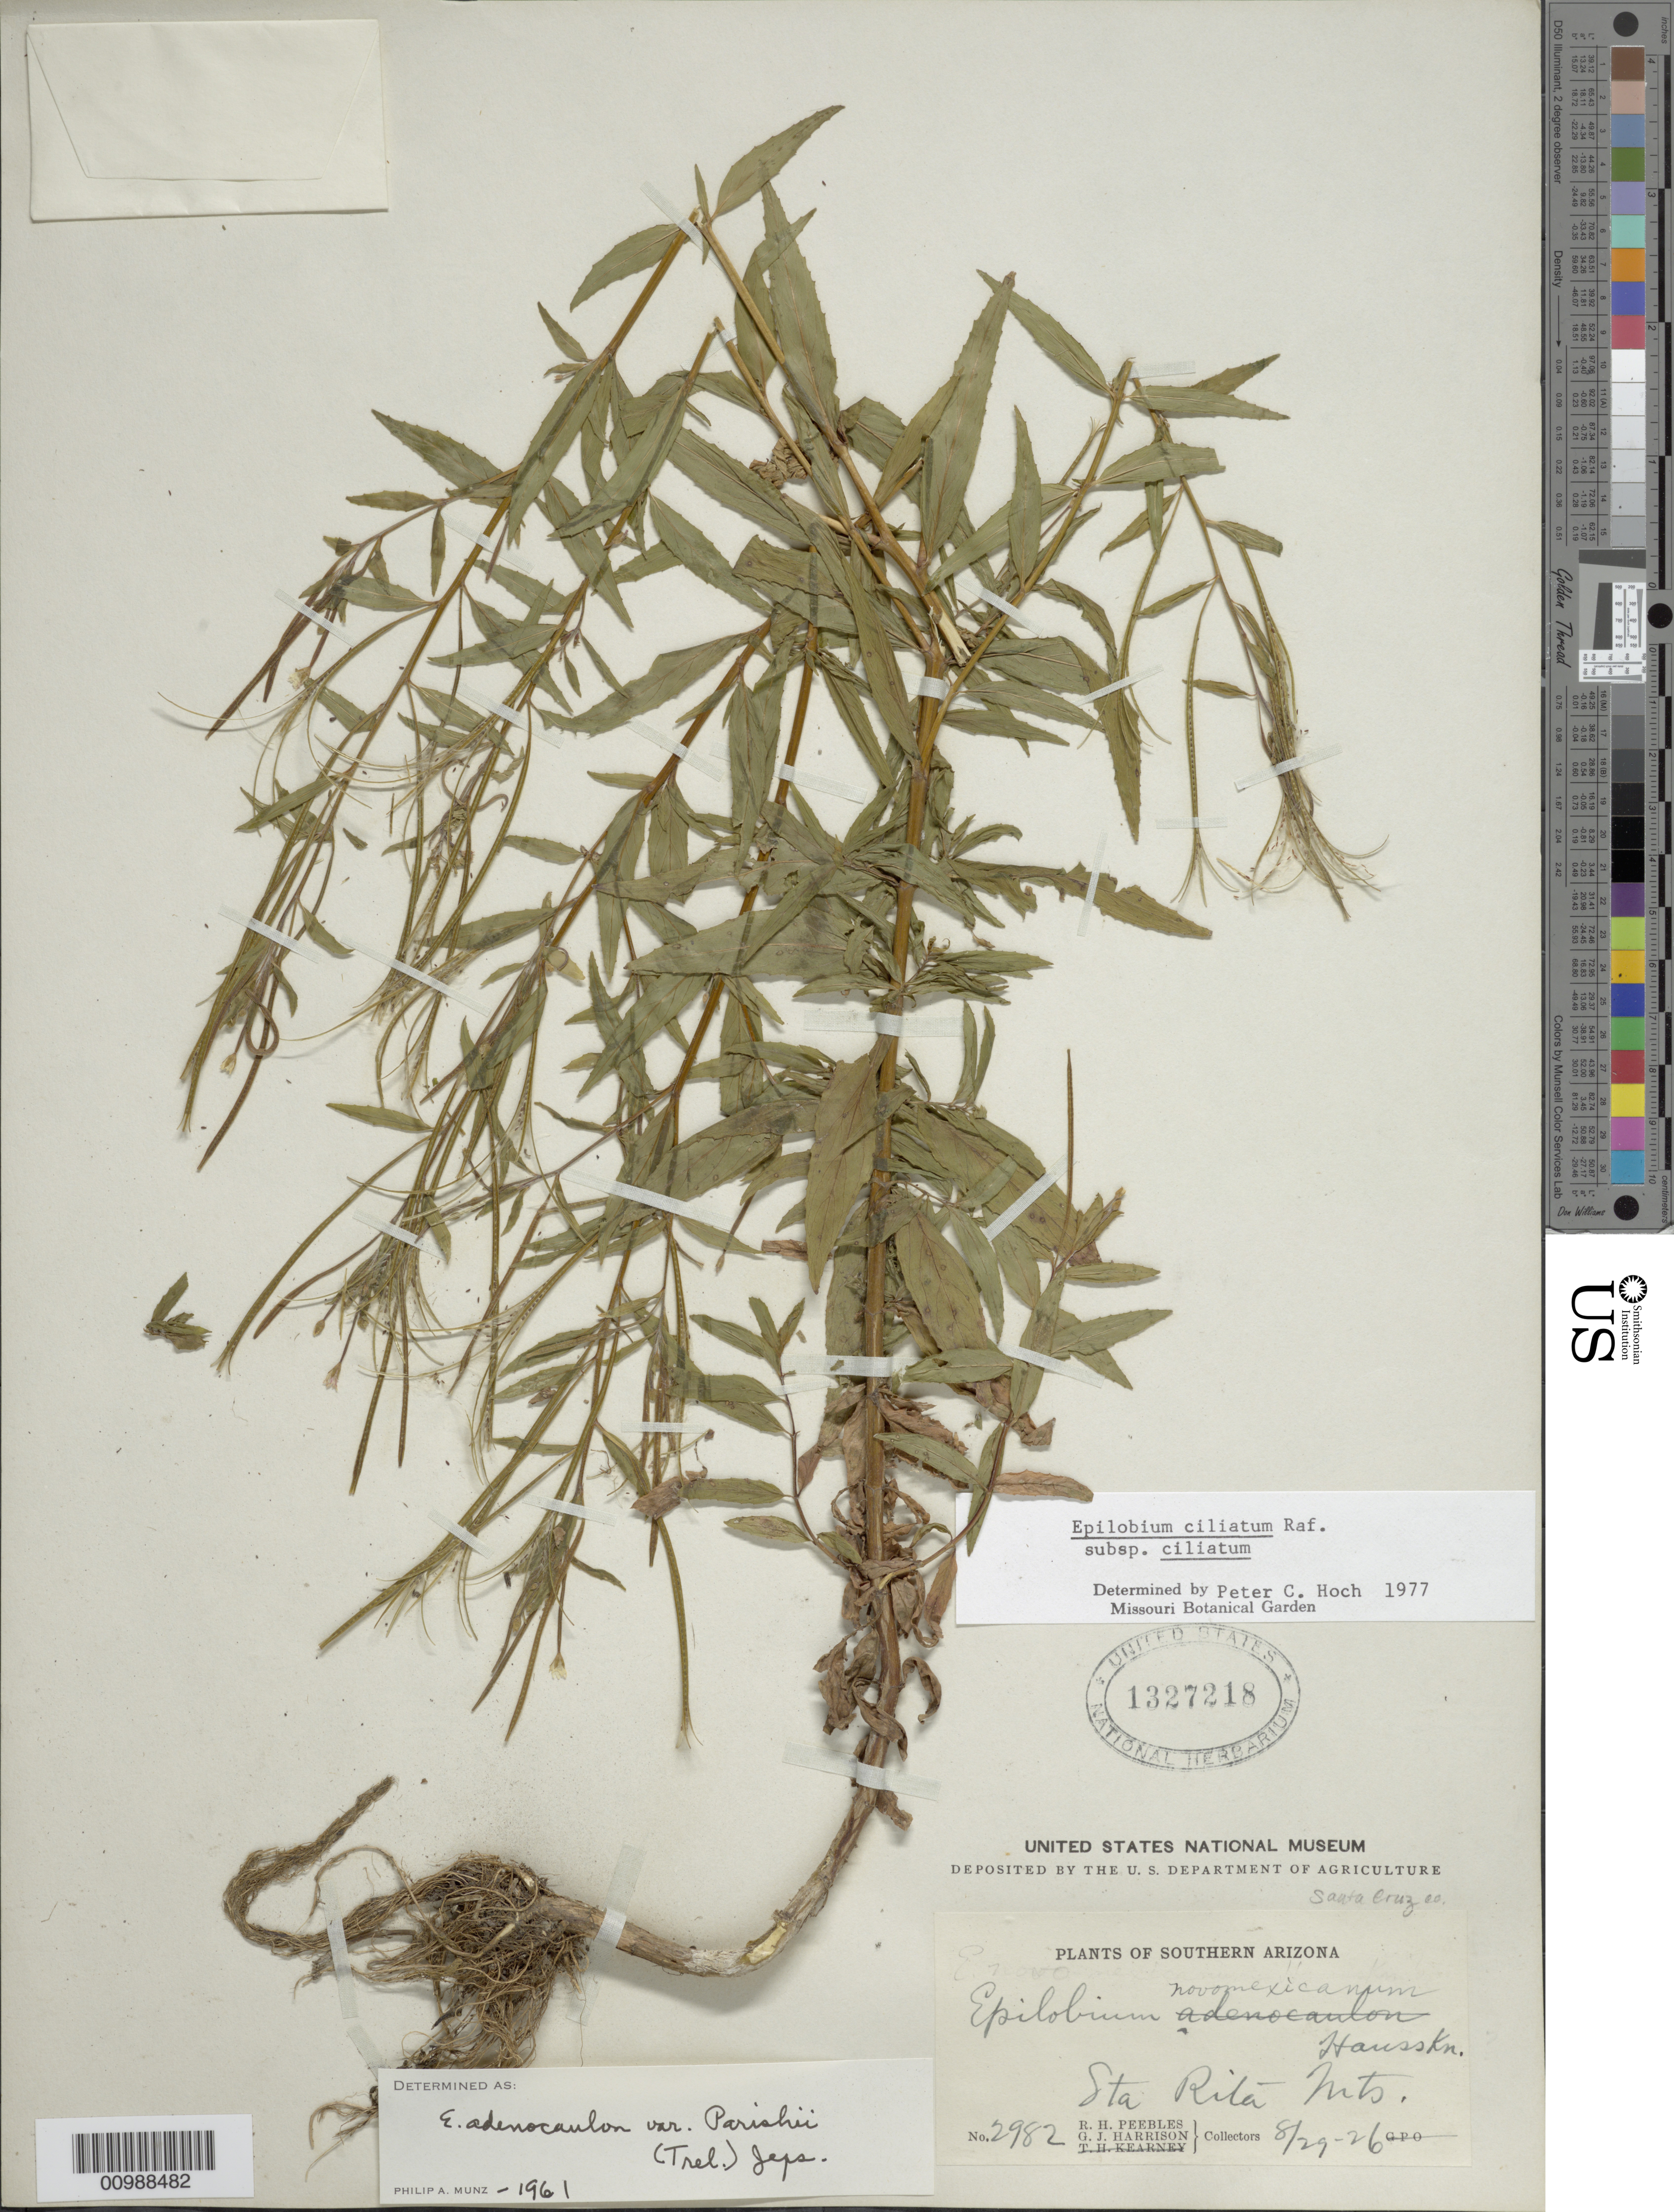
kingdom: Plantae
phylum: Tracheophyta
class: Magnoliopsida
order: Myrtales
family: Onagraceae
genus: Epilobium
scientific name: Epilobium ciliatum subsp. ciliatum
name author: Raf.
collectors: R. H. Peebles & G. J. Harrison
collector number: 2982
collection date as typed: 29 Aug 1926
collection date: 1926-08-29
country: United States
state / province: Arizona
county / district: Santa Cruz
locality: Santa Rita Mountains.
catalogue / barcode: US 1327218